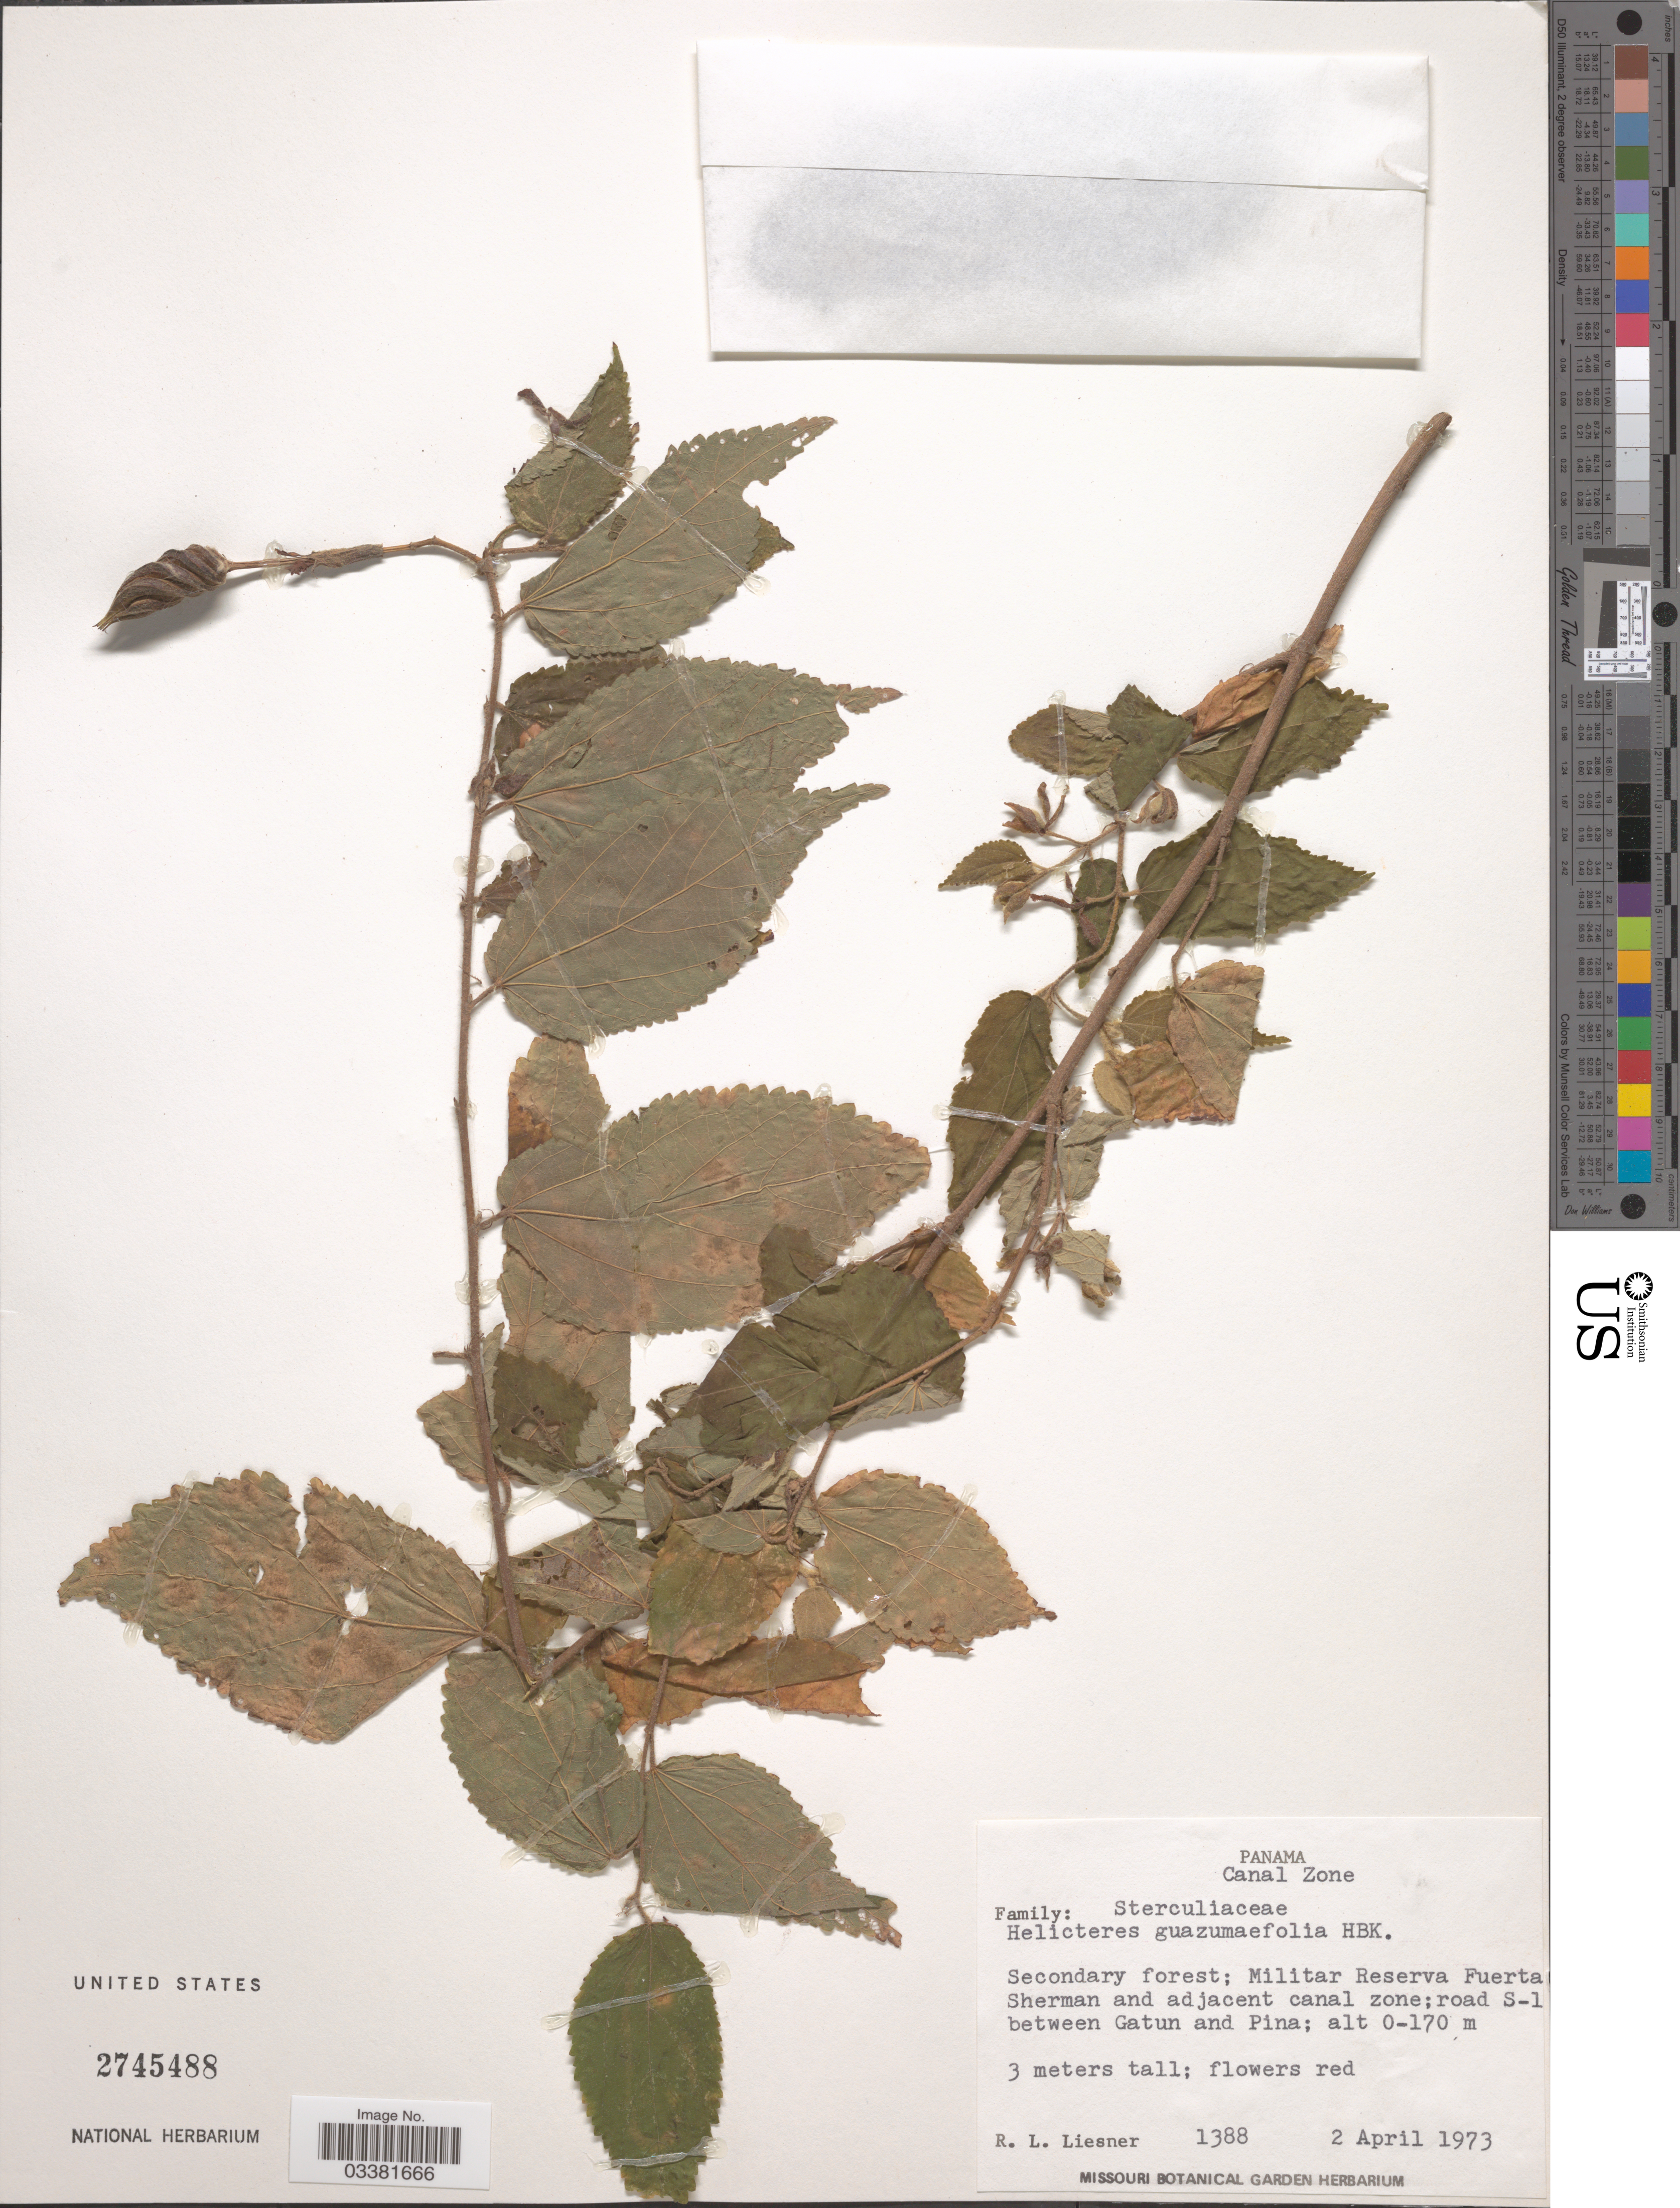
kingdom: Plantae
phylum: Tracheophyta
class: Magnoliopsida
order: Malvales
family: Malvaceae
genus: Helicteres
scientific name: Helicteres guazumifolia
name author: Kunth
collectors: R. L. Liesner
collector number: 1388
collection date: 1973-04-02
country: Panama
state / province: Colón / Panamá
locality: Canal Zone. Militar Reserva Fuerta Sherman and adjacent canal zone; road S-1 between Gatuna and Pina.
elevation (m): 0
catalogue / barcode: US 2745488